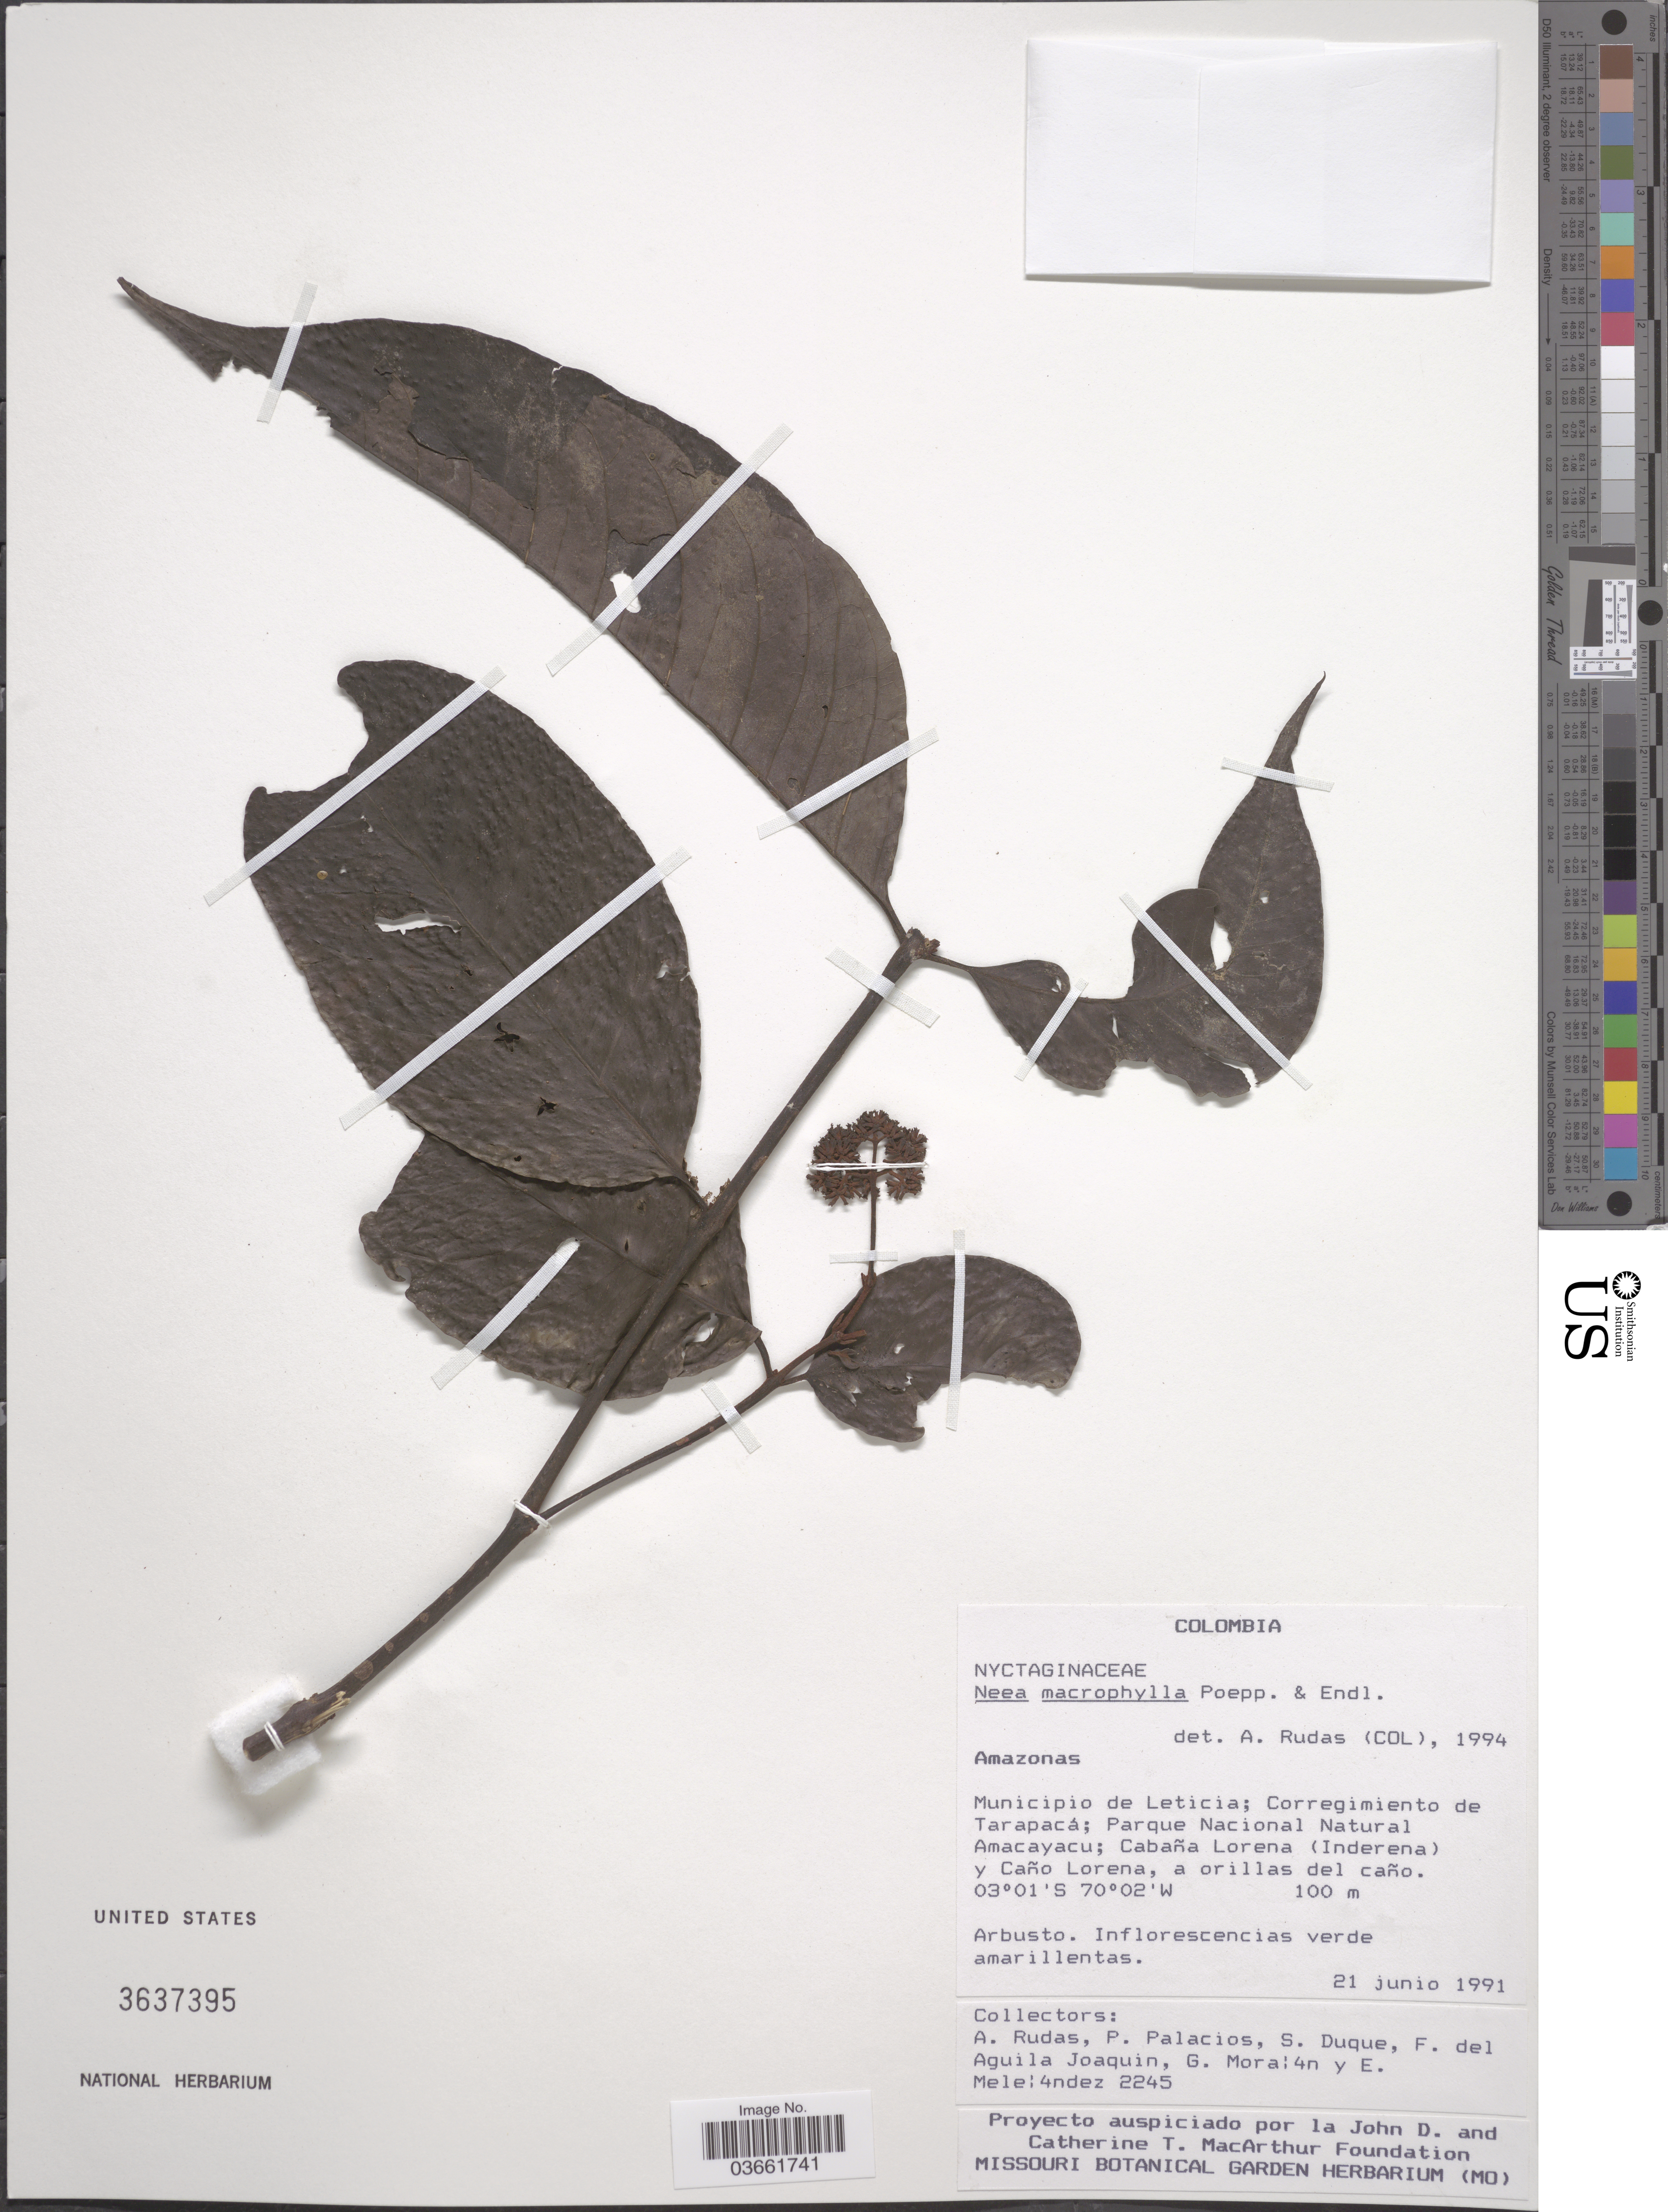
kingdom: Plantae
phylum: Tracheophyta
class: Magnoliopsida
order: Caryophyllales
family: Nyctaginaceae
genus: Neea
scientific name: Neea macrophylla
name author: Britton ex Rusby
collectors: A. Rudas, P. Palacios, S. Duque, F. Aguila Joaquin & et al.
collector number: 2245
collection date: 1991-06-21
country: Colombia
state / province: Amazônas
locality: Municipio de Leticia; Corregimiento de Tarapacá; Parque Nacional Natural Amacayacu; Cabaña Lorena (Inderena) y Caño Lorena, a orillas del caño.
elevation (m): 100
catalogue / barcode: US 3637395